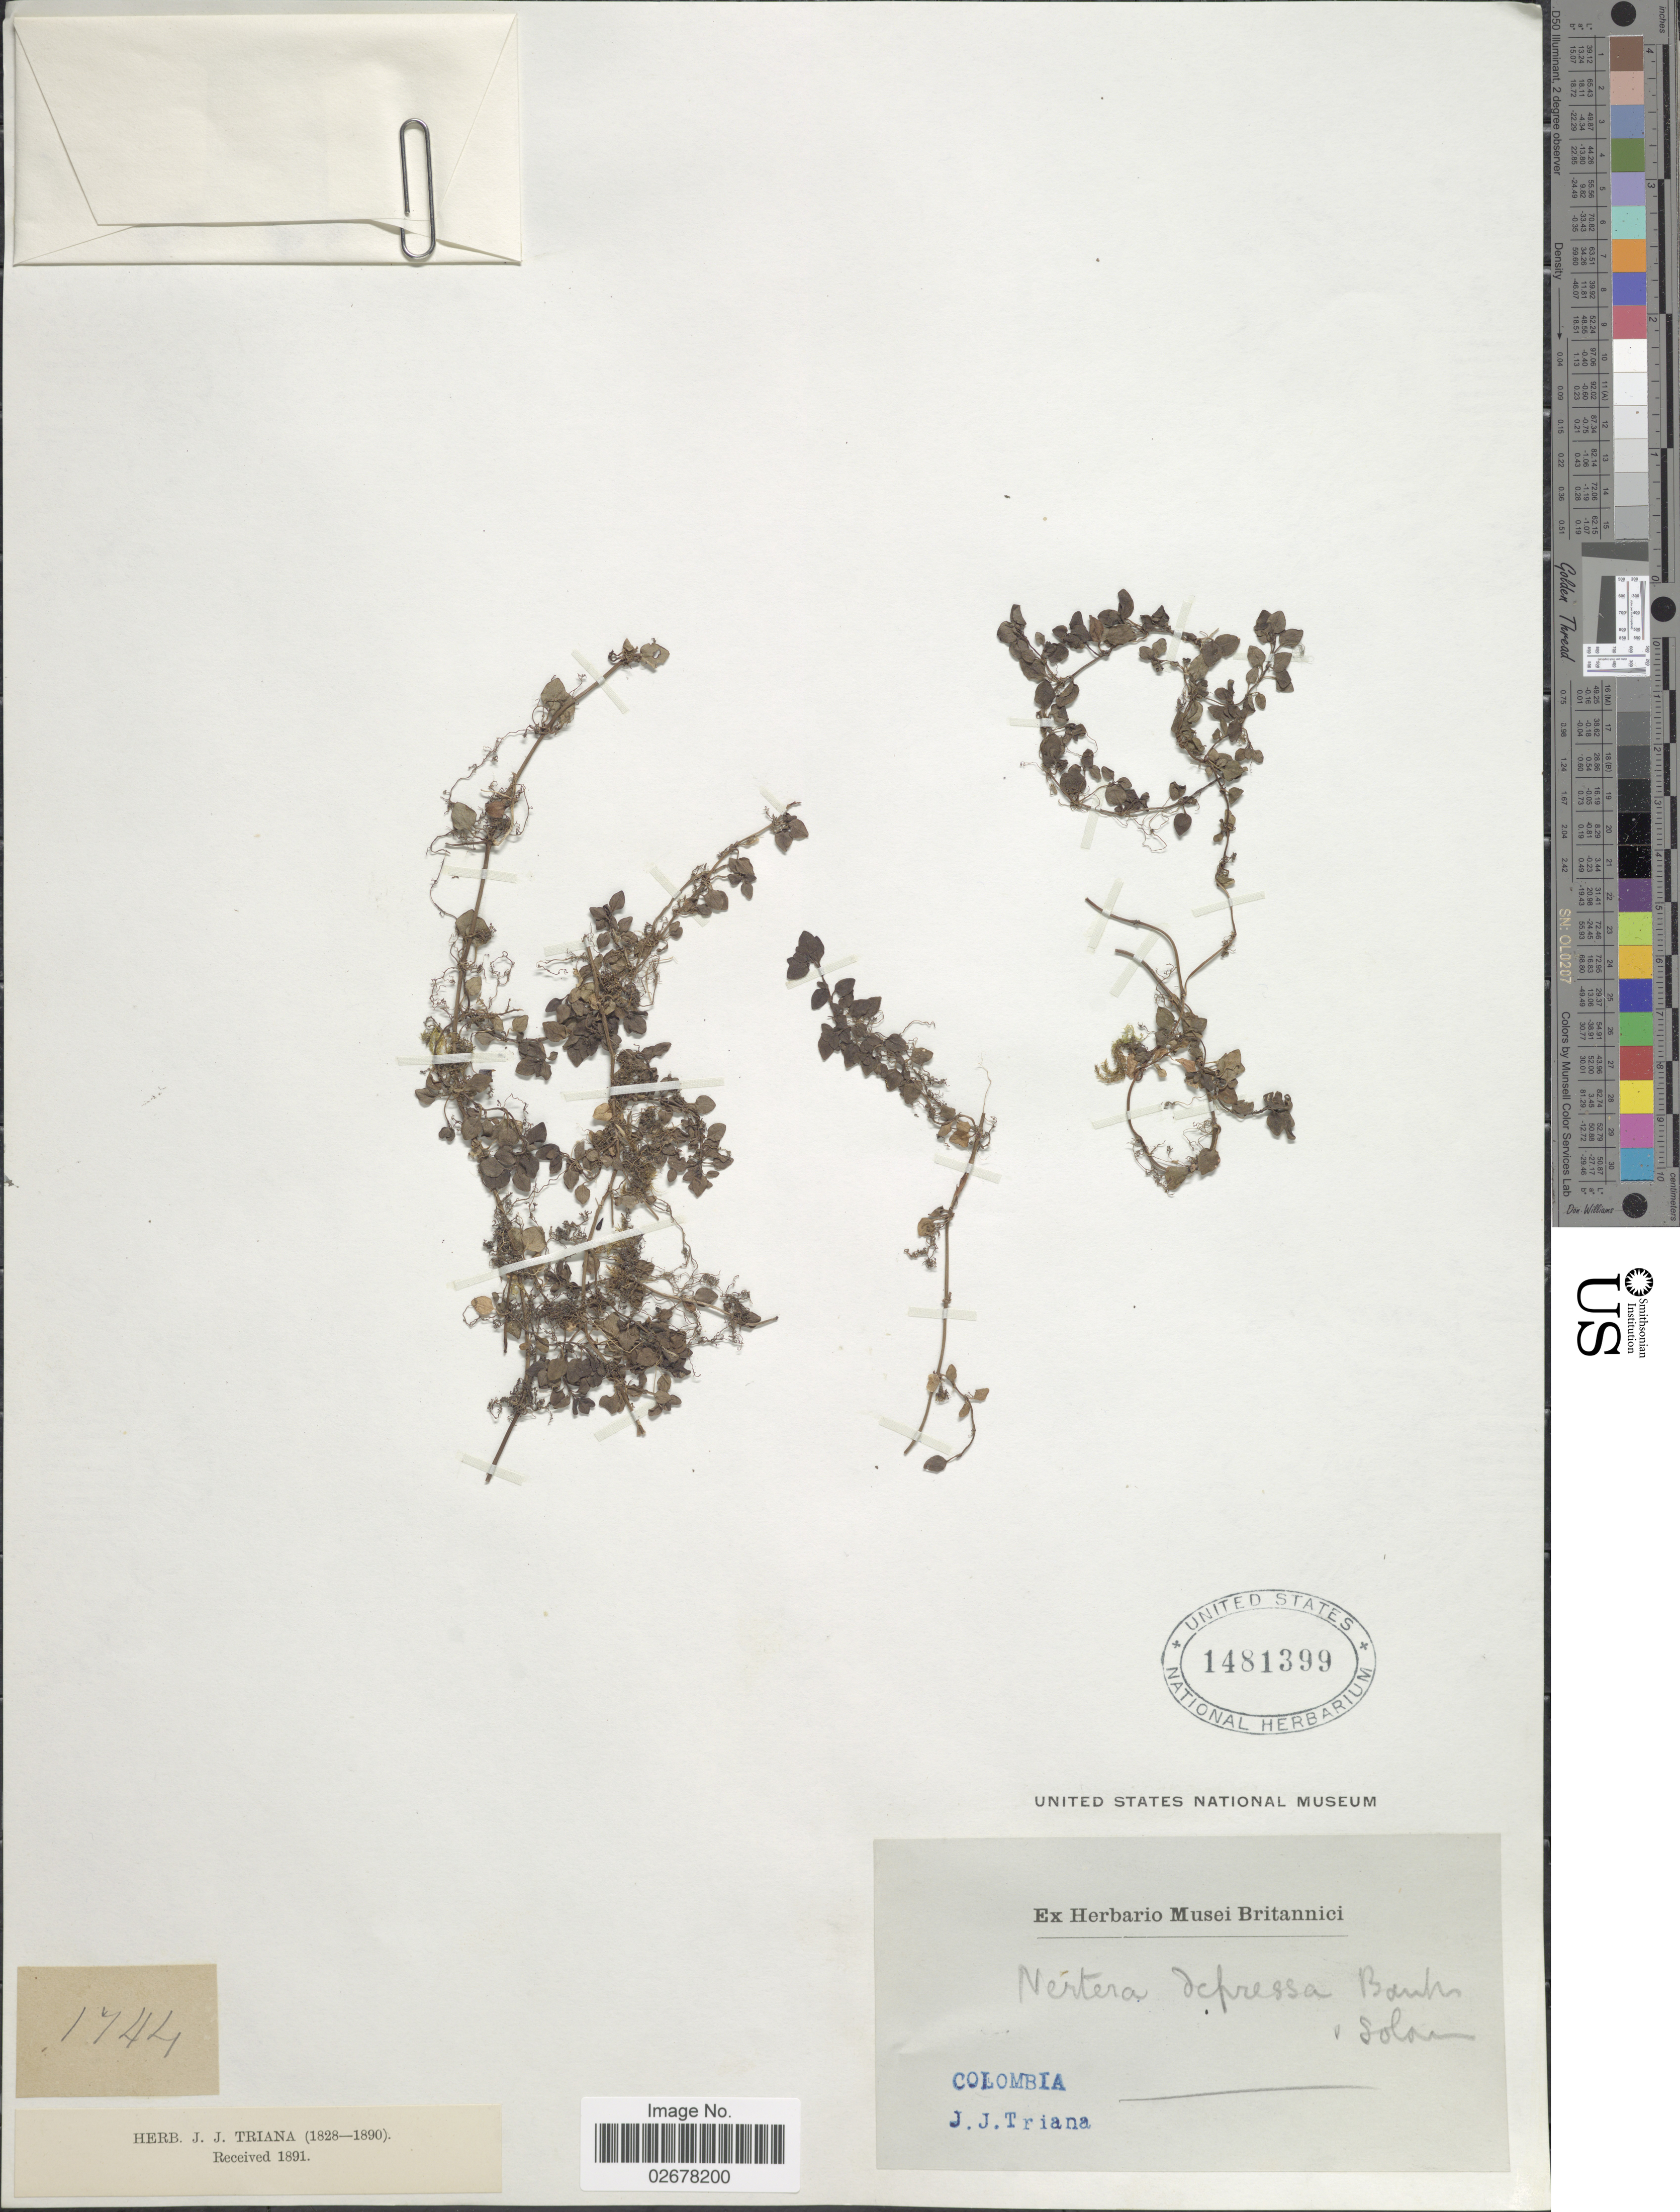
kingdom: Plantae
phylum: Tracheophyta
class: Magnoliopsida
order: Gentianales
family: Rubiaceae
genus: Nertera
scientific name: Nertera depressa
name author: Banks & Sol. ex Gaertn.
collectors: J. J. Triana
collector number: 1744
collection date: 1828/1890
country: Colombia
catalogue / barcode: US 1481399